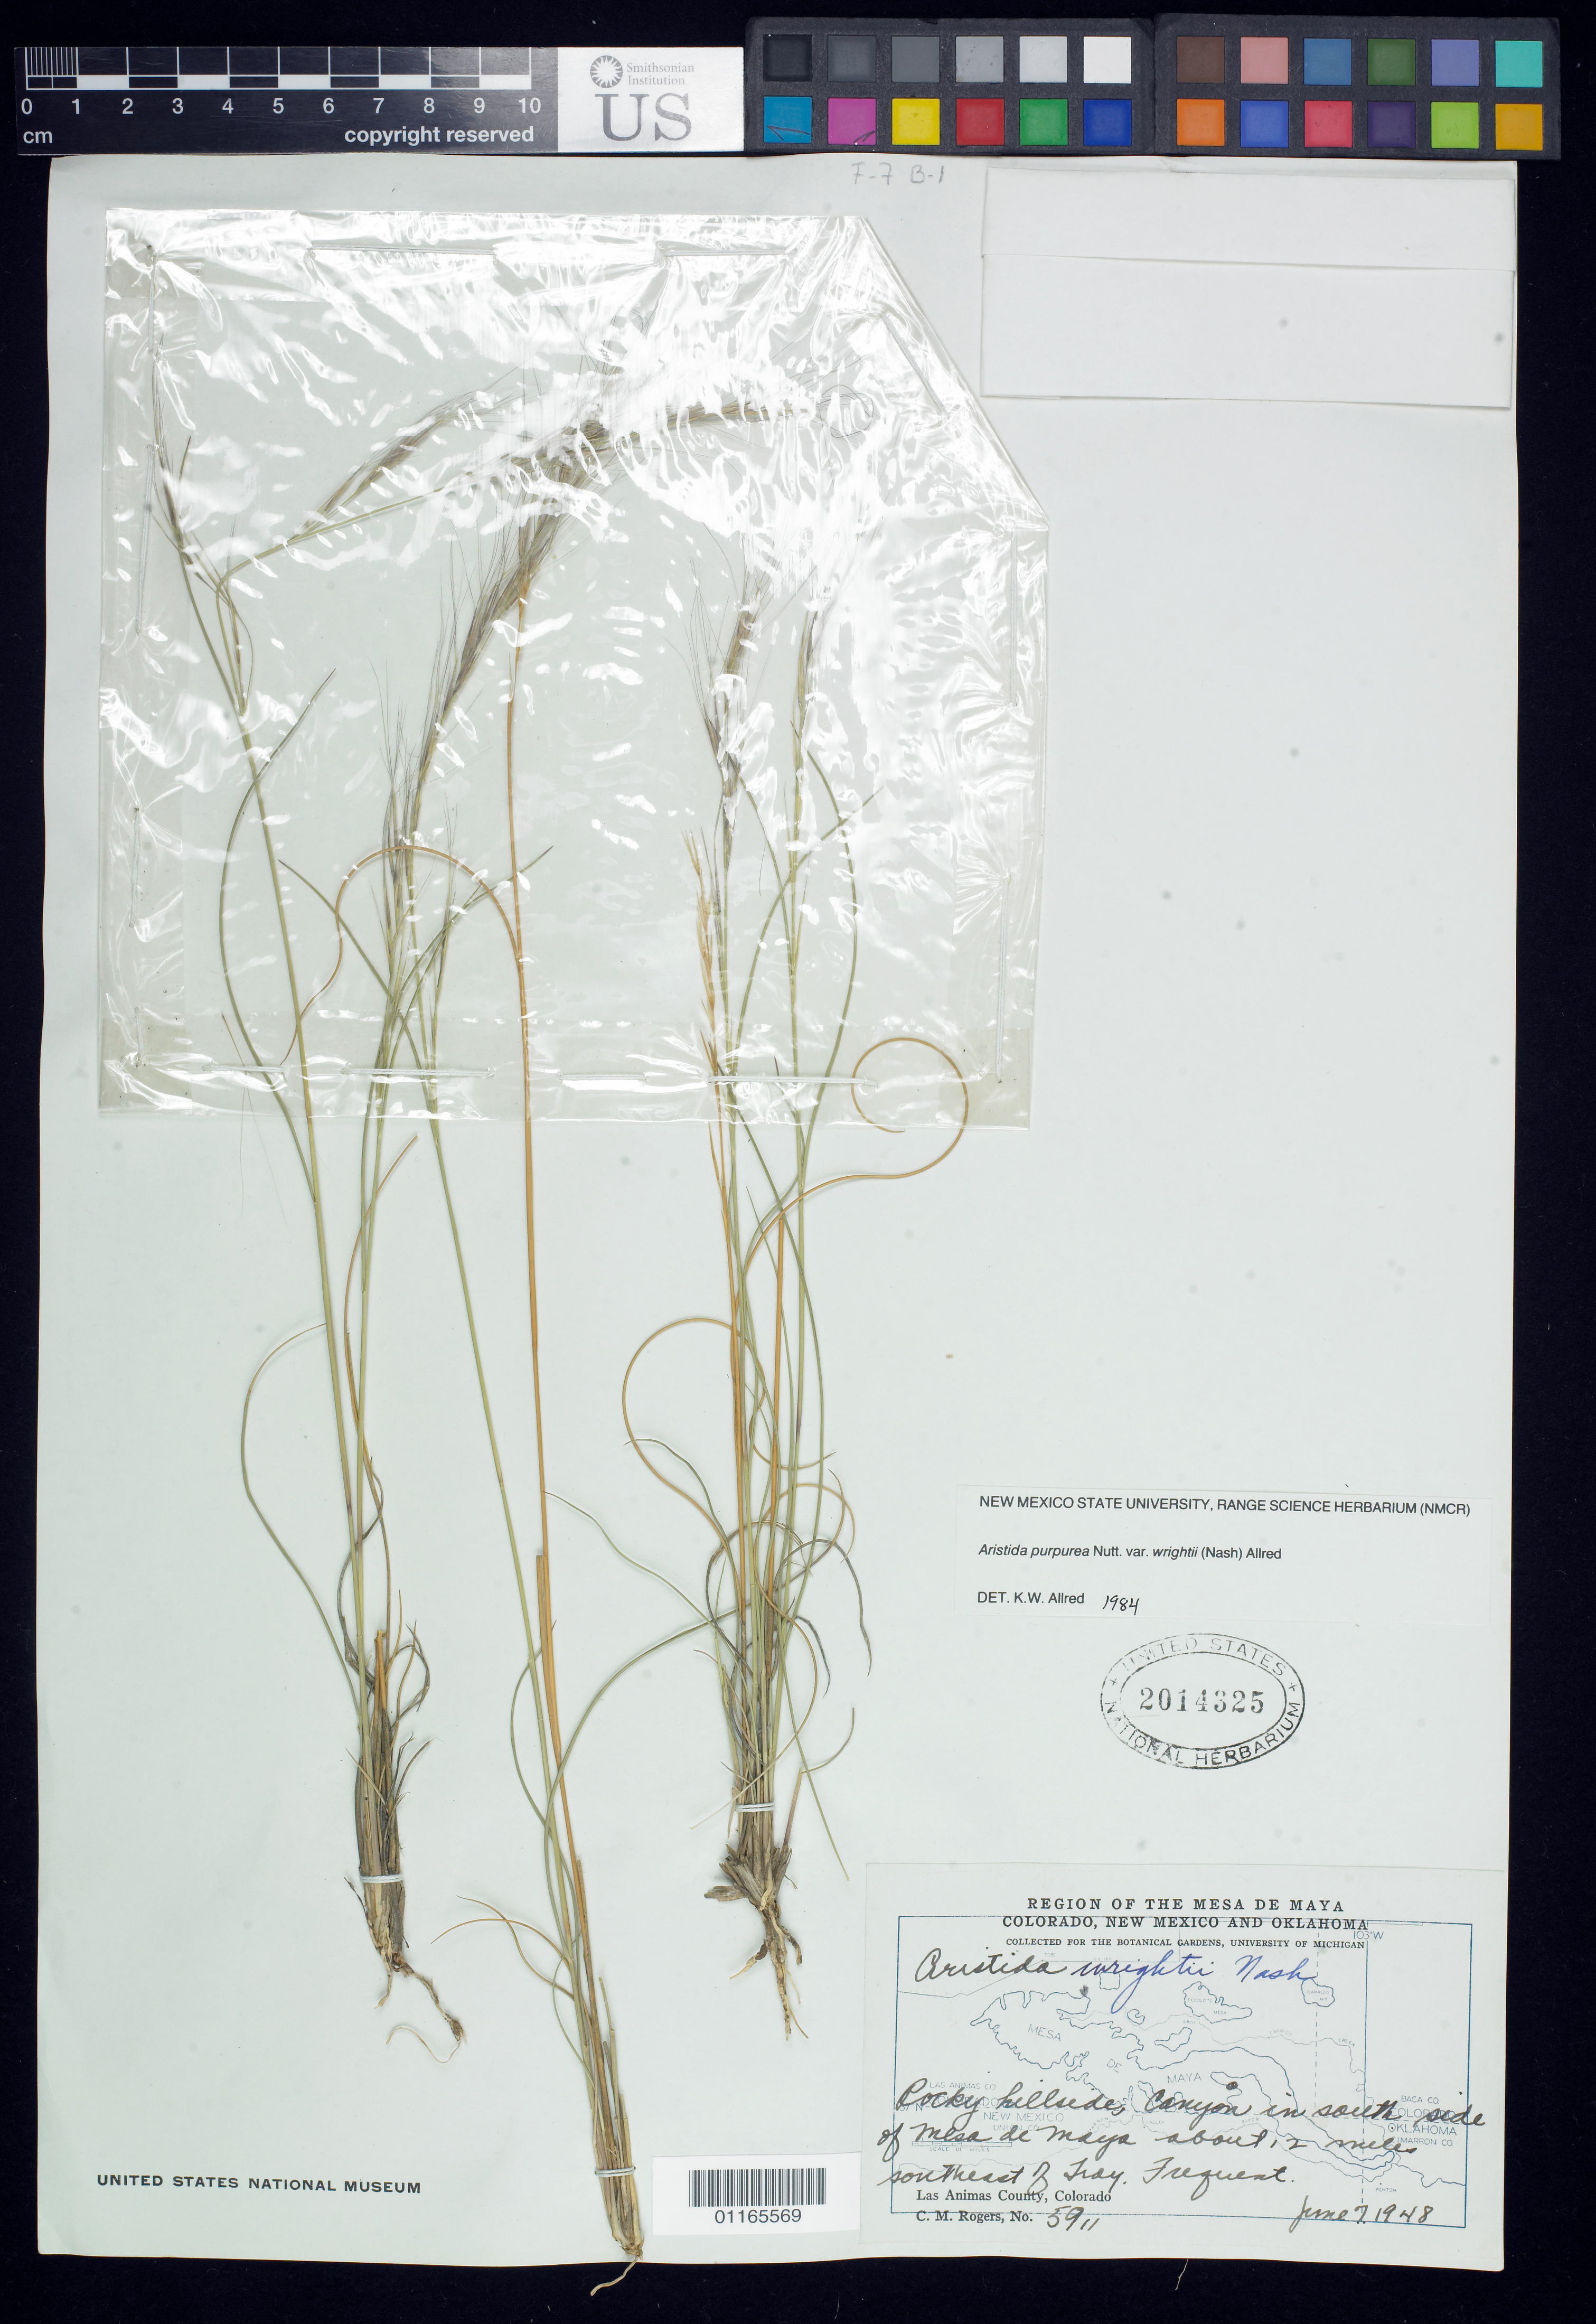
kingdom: Plantae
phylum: Tracheophyta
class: Liliopsida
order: Poales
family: Poaceae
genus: Aristida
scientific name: Aristida purpurea var. wrightii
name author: (Nash) Allred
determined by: Allred, Kelly W., Director & Curator (NMCR), New Mexico State University (UNITED STATES)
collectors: C. M. Rogers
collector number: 5911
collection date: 1948-06-07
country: United States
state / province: Colorado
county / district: Las Animas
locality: Canyon in south side of Mesa de Maya about, 2 miles southeast of Troy.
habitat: Rocky hillsides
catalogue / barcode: US 2014325